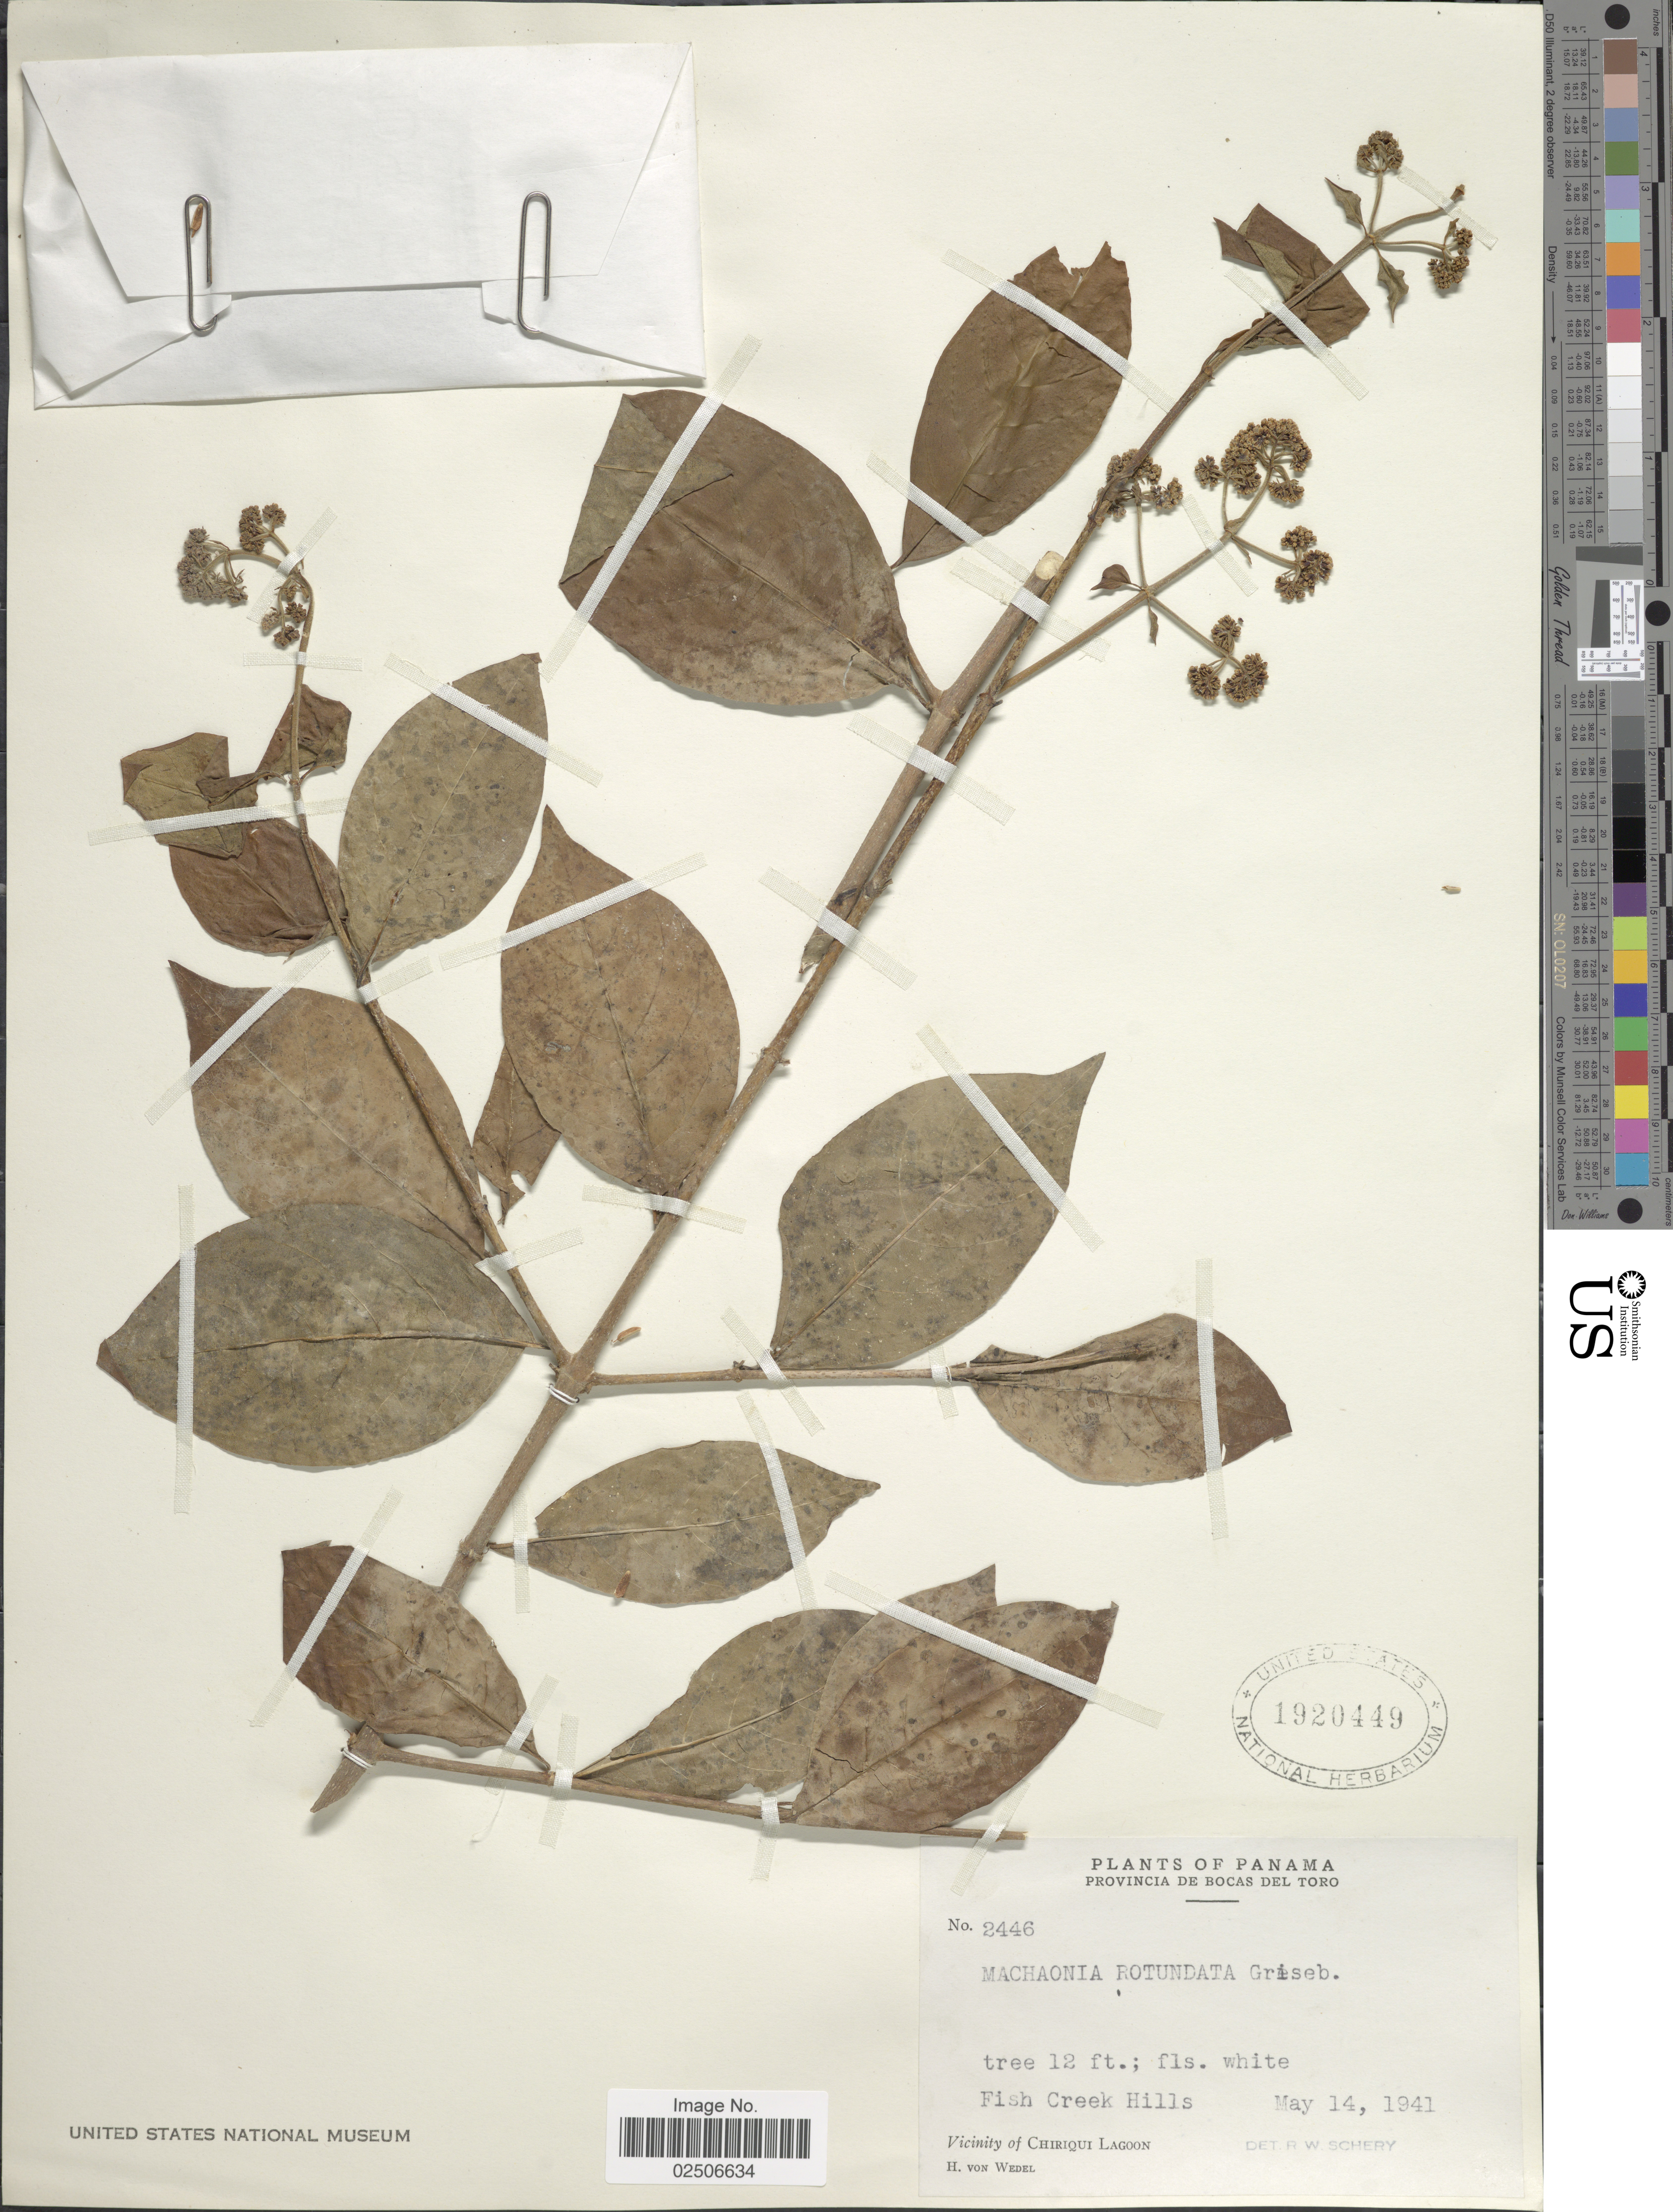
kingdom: Plantae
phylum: Tracheophyta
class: Magnoliopsida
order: Gentianales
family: Rubiaceae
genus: Machaonia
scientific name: Machaonia martinicensis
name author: (DC.) Standl.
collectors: H. von Wedel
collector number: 2446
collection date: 1941-05-14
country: Panama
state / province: Bocas del Toro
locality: Fish Creek Hills, Vicinity of Chiriqui Lagoon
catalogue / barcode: US 1920449